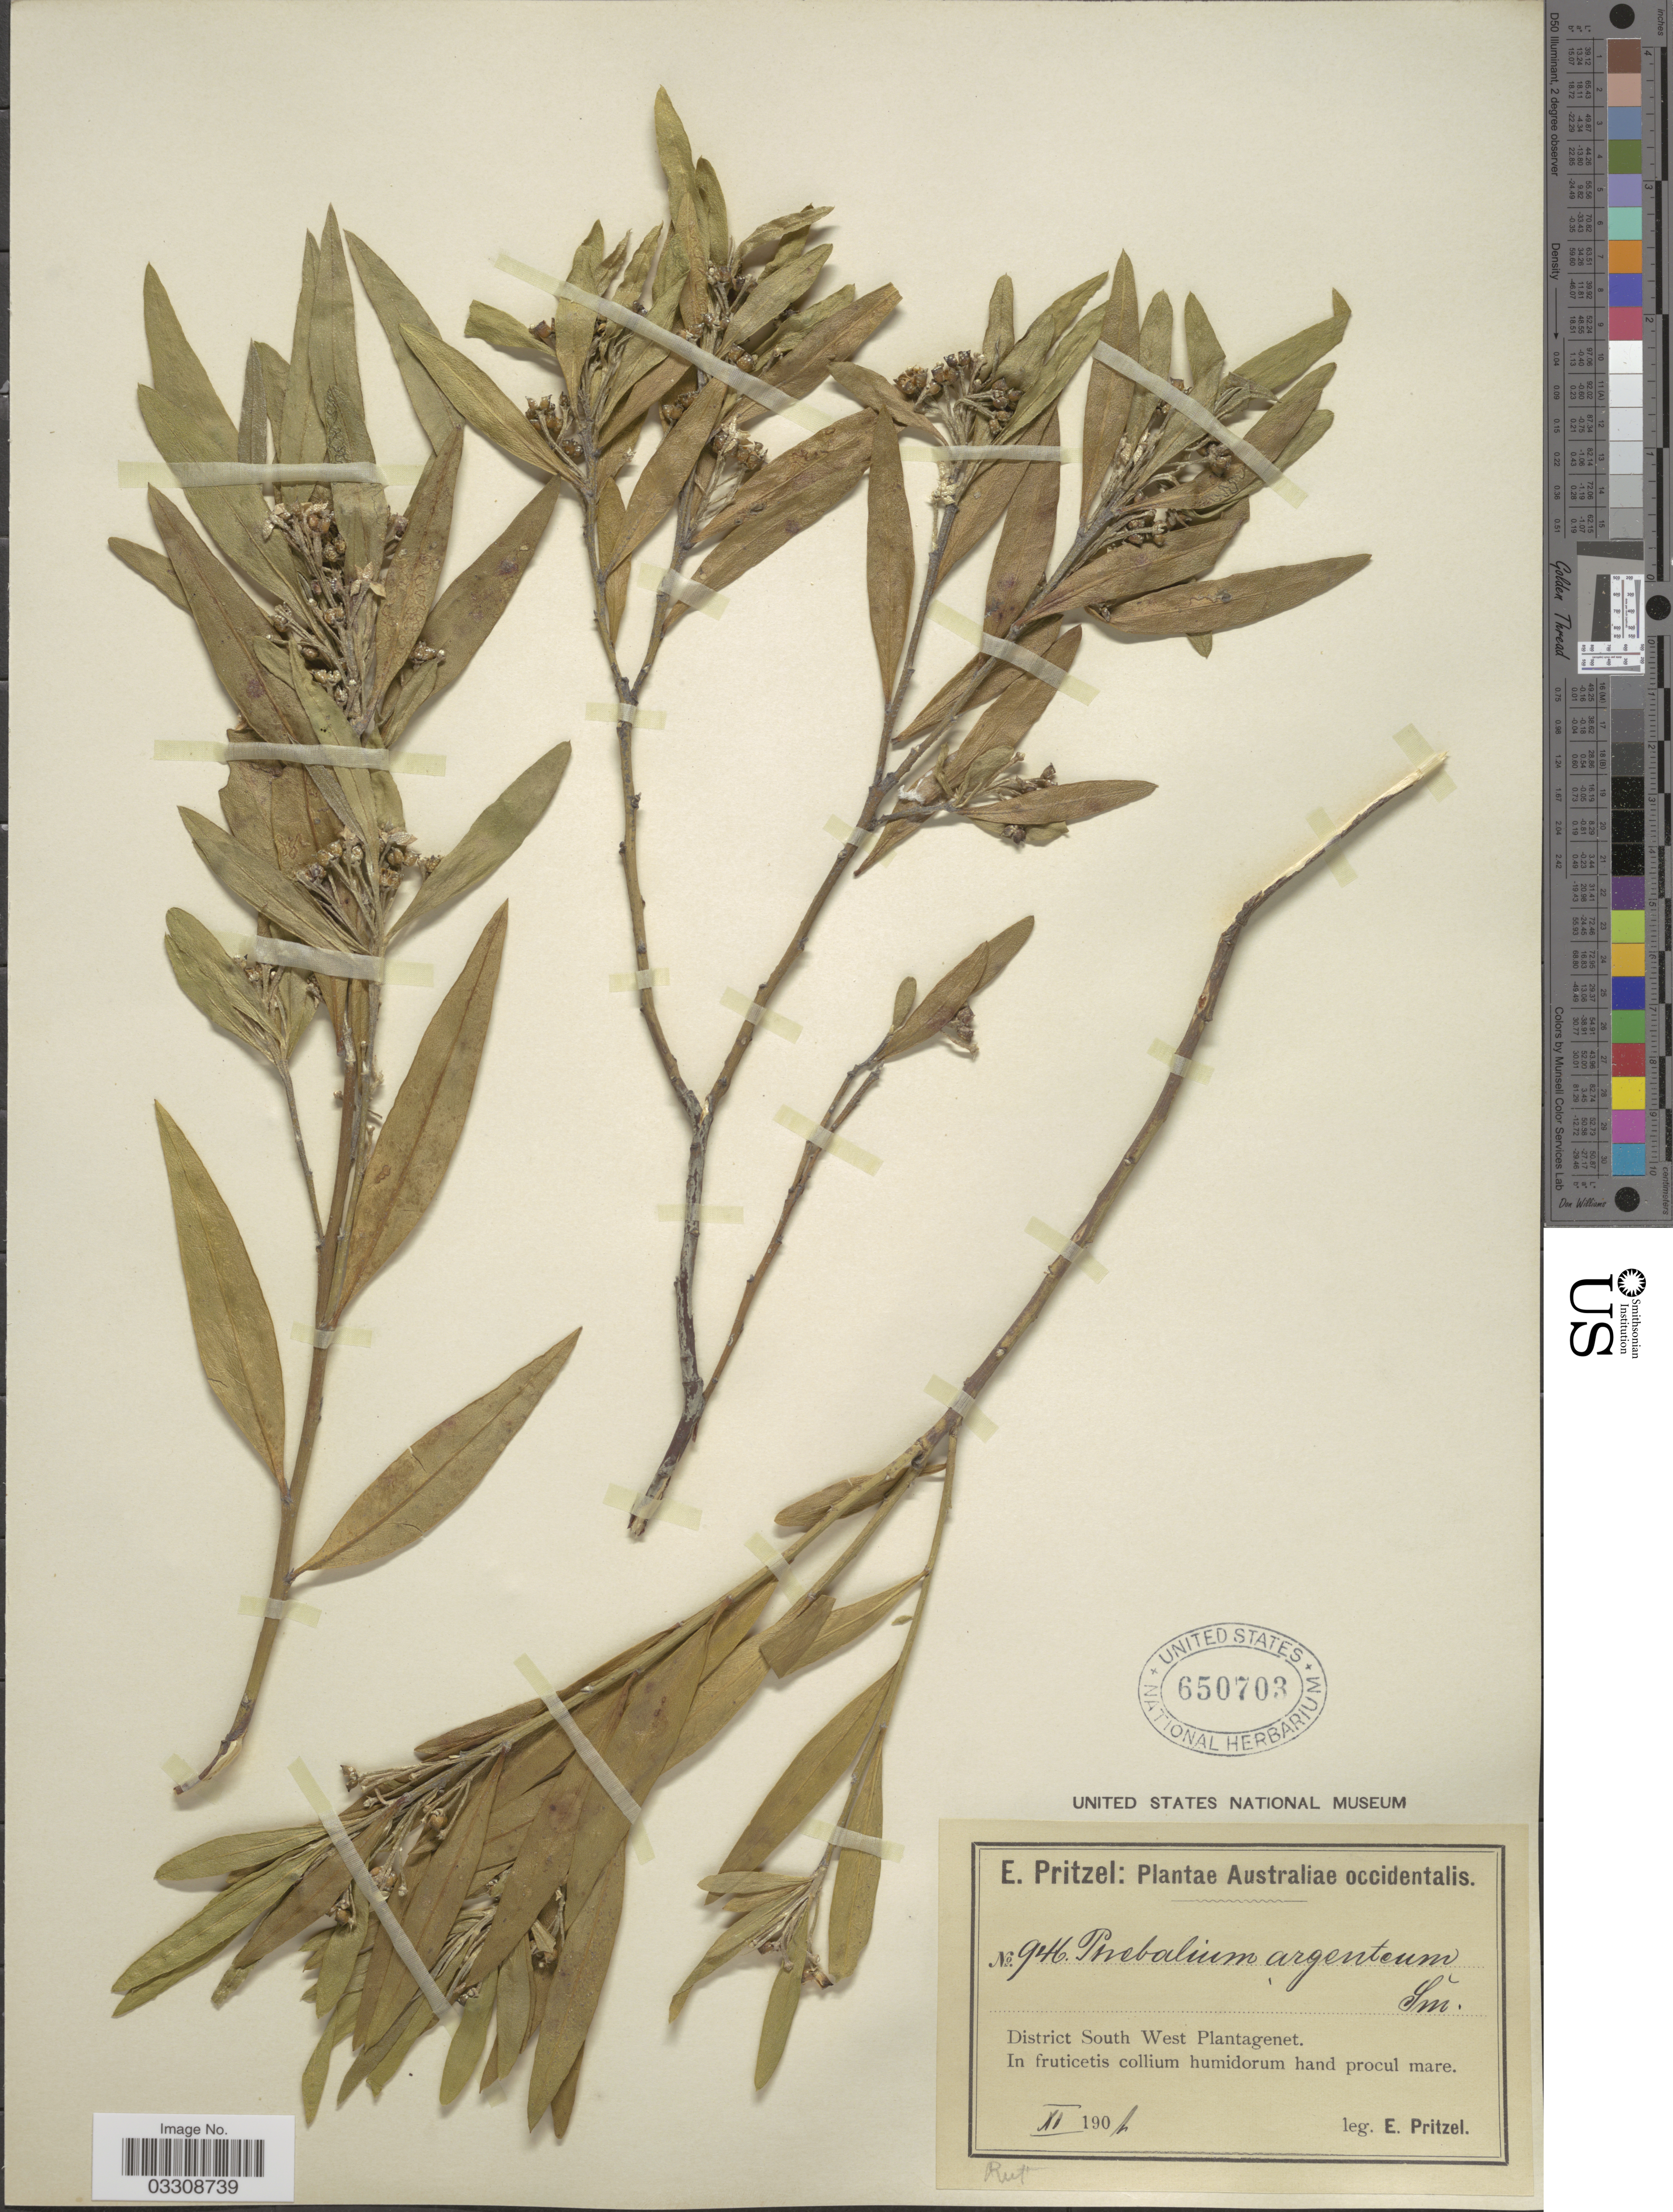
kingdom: Plantae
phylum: Tracheophyta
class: Magnoliopsida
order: Sapindales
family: Rutaceae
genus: Chorilaena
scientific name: Chorilaena anceps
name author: (DC.) Duretto & Heslewood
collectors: E. G. Pritzel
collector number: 946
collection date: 1902-11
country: Australia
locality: Australiae occidentalis, District South West Plantagenet.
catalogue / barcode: US 650703